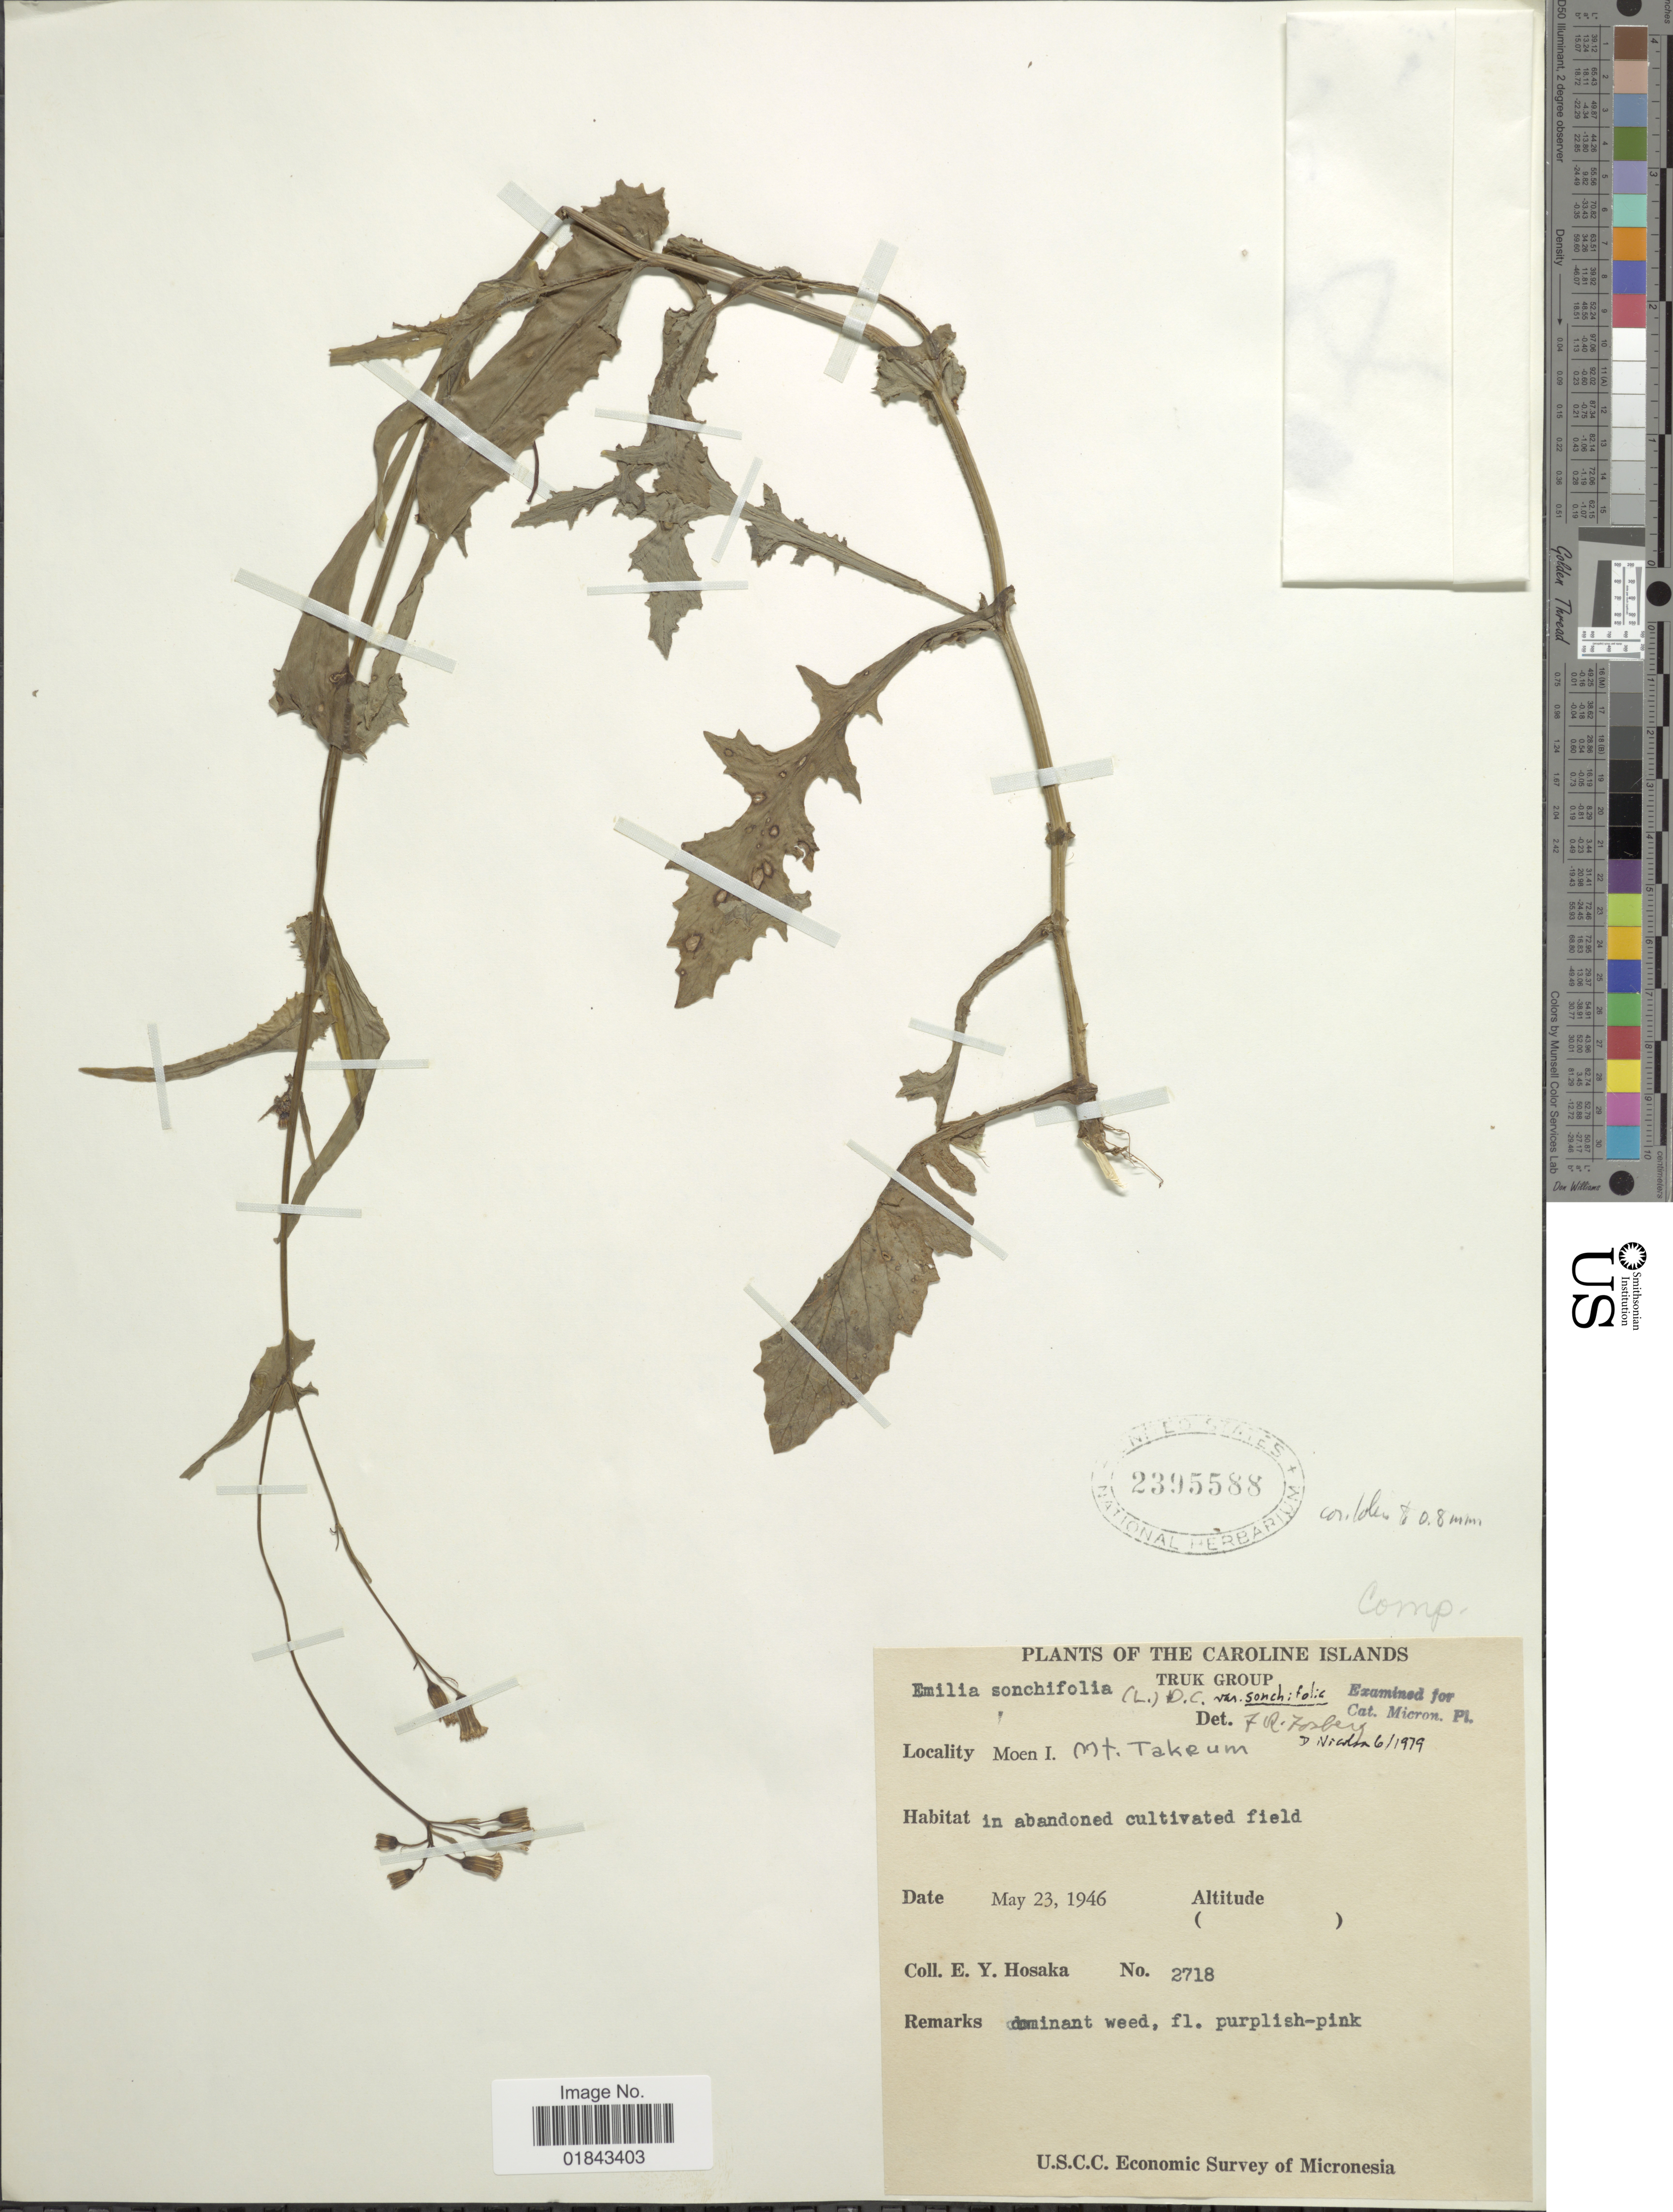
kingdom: Plantae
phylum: Tracheophyta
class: Magnoliopsida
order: Asterales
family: Asteraceae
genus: Emilia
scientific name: Emilia sonchifolia var. sonchifolia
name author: (L.) DC.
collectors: E. Y. Hosaka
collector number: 2718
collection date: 1946-05-23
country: Micronesia, Federated States of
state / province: Truk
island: Moen [Wono]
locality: The Caroline Islands, Truk Group, Moen I., Mt. Takrum [interpreted], in abandoned cultivated field.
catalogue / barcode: US 2395588